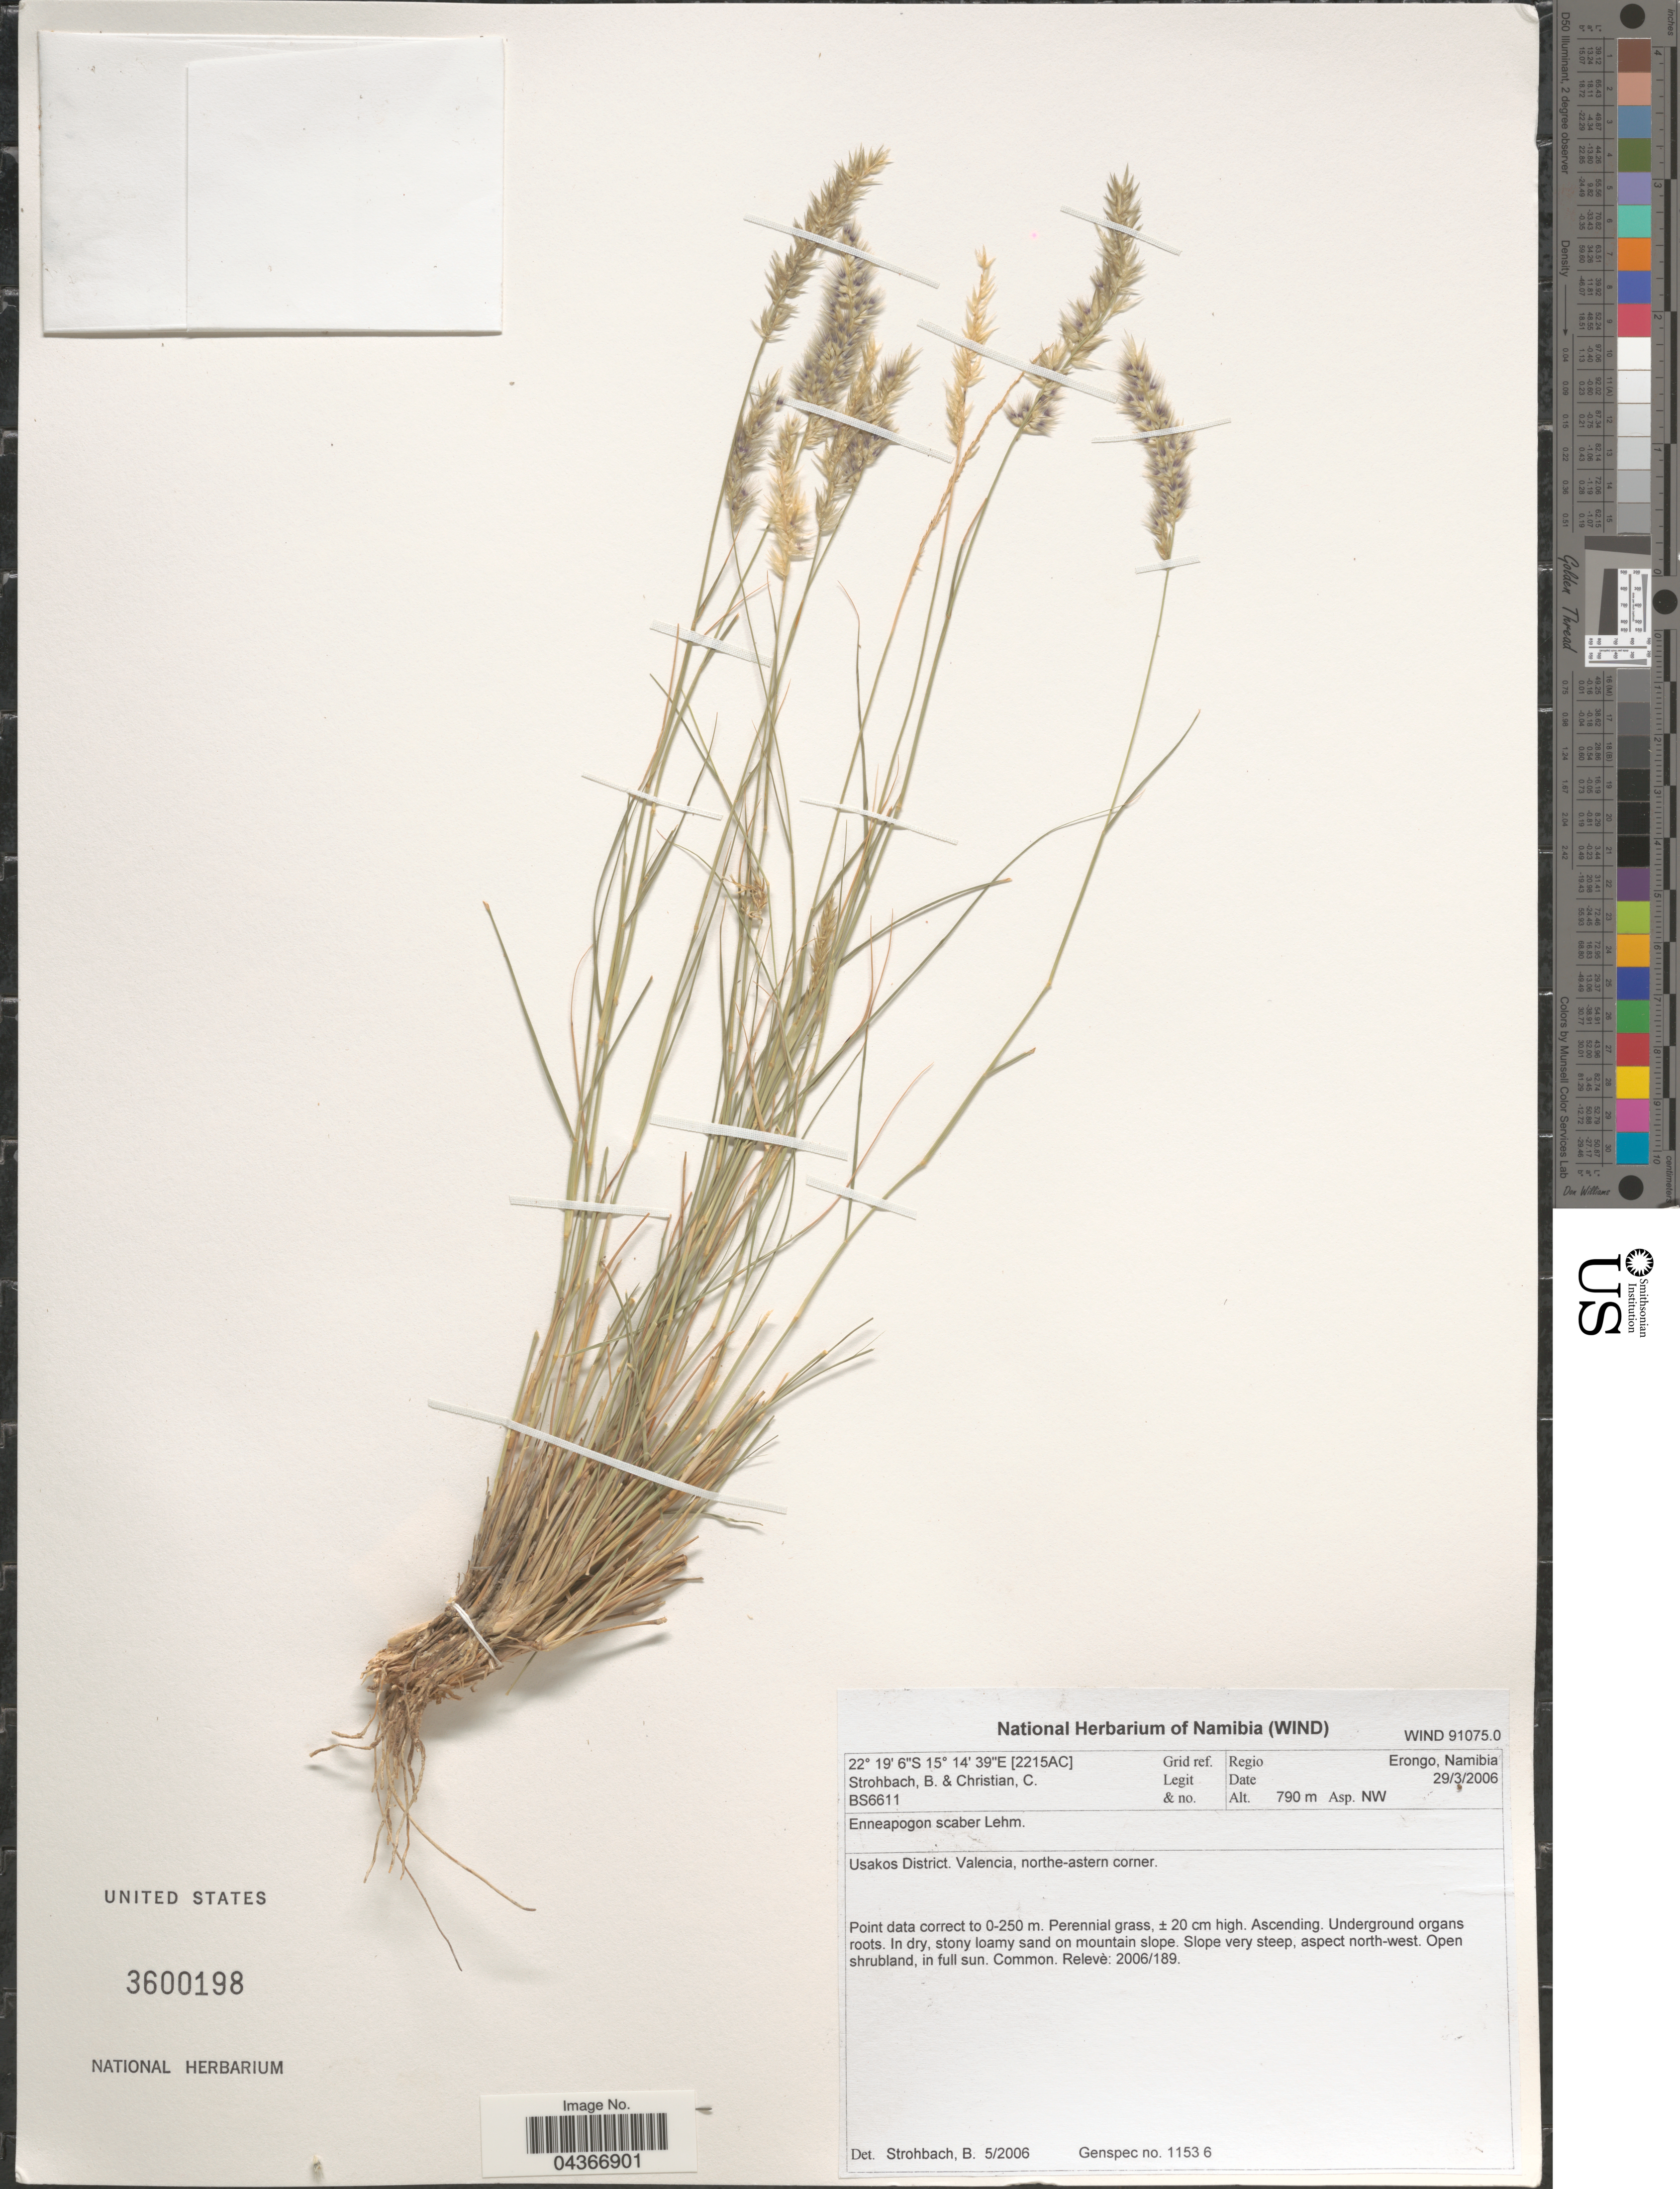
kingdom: Plantae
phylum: Tracheophyta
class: Liliopsida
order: Poales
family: Poaceae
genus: Enneapogon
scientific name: Enneapogon scaber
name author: Lehm.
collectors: B. Strohbach & C. Christian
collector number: BS6611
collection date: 2006-03-29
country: Namibia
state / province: Erongo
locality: Grid ref. [2215AC]. Regio Erongo. Usakos District. Valencia, northe-astern corner.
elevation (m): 790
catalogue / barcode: US 3600198